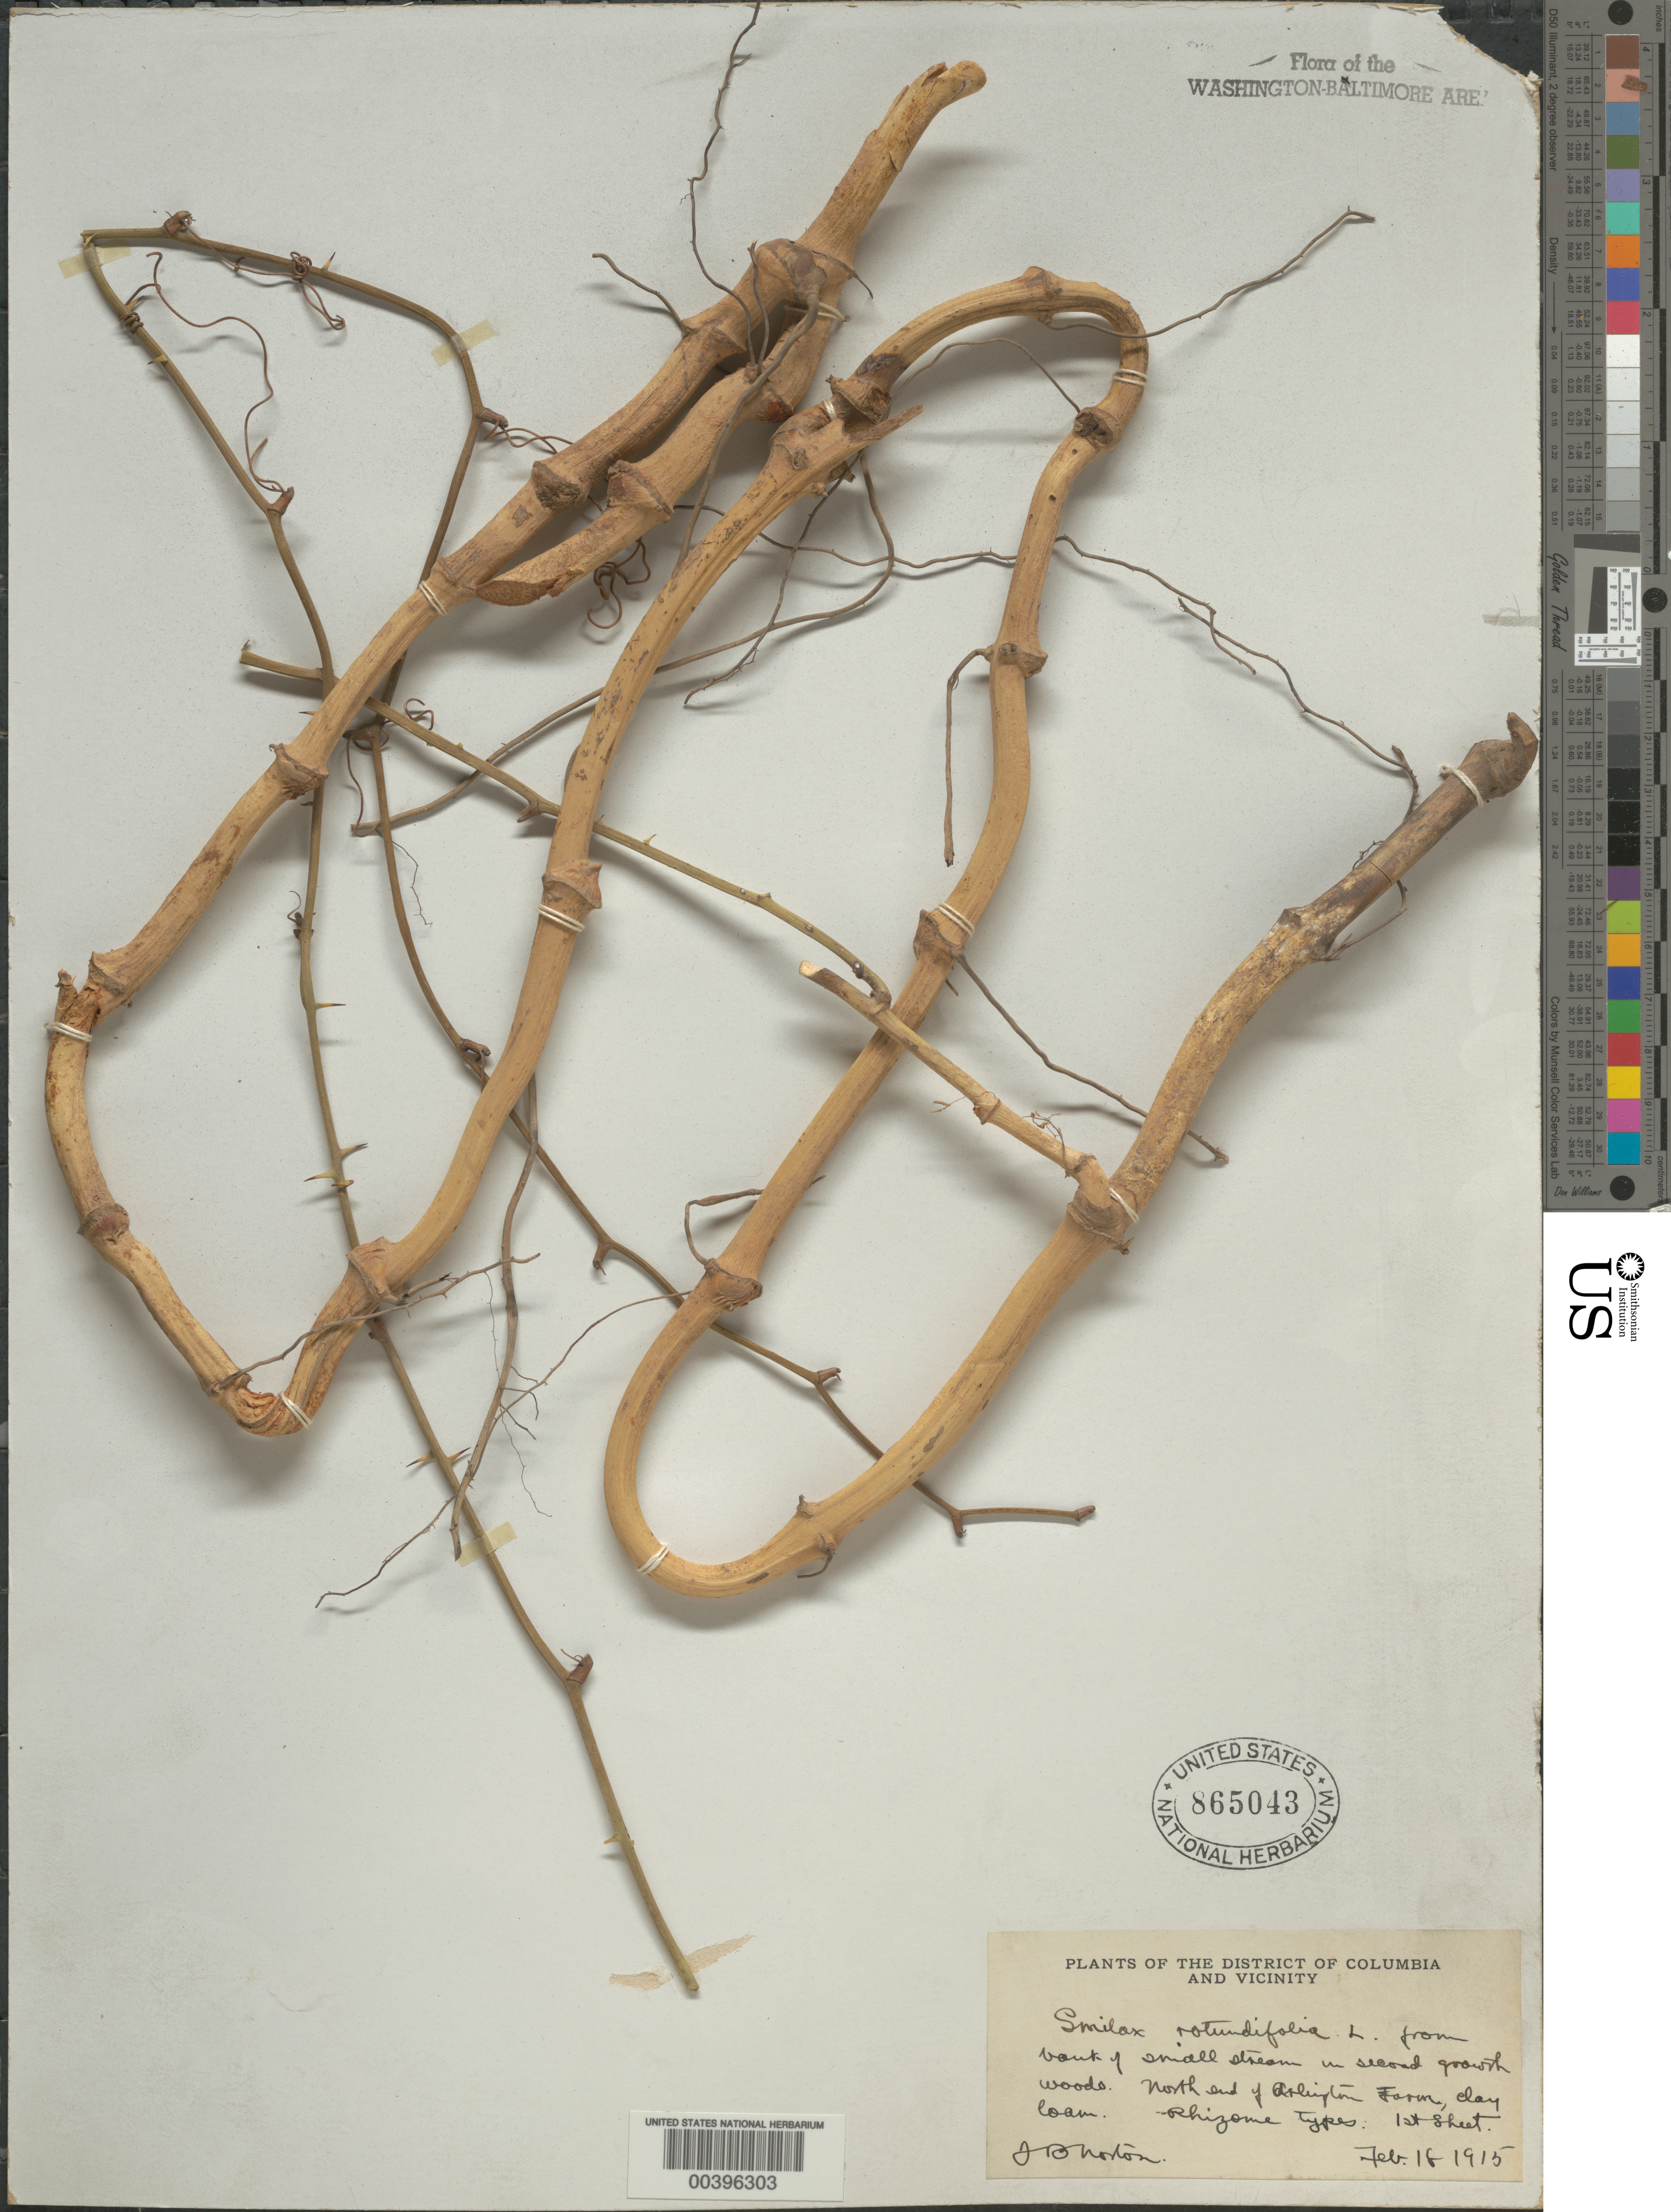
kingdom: Plantae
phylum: Tracheophyta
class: Liliopsida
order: Liliales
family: Smilacaceae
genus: Smilax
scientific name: Smilax rotundifolia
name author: L.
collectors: J. Norton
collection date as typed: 18 Feb 1915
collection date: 1915-02-18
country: United States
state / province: Virginia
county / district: Arlington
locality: Arlington Farm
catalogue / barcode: US 865043